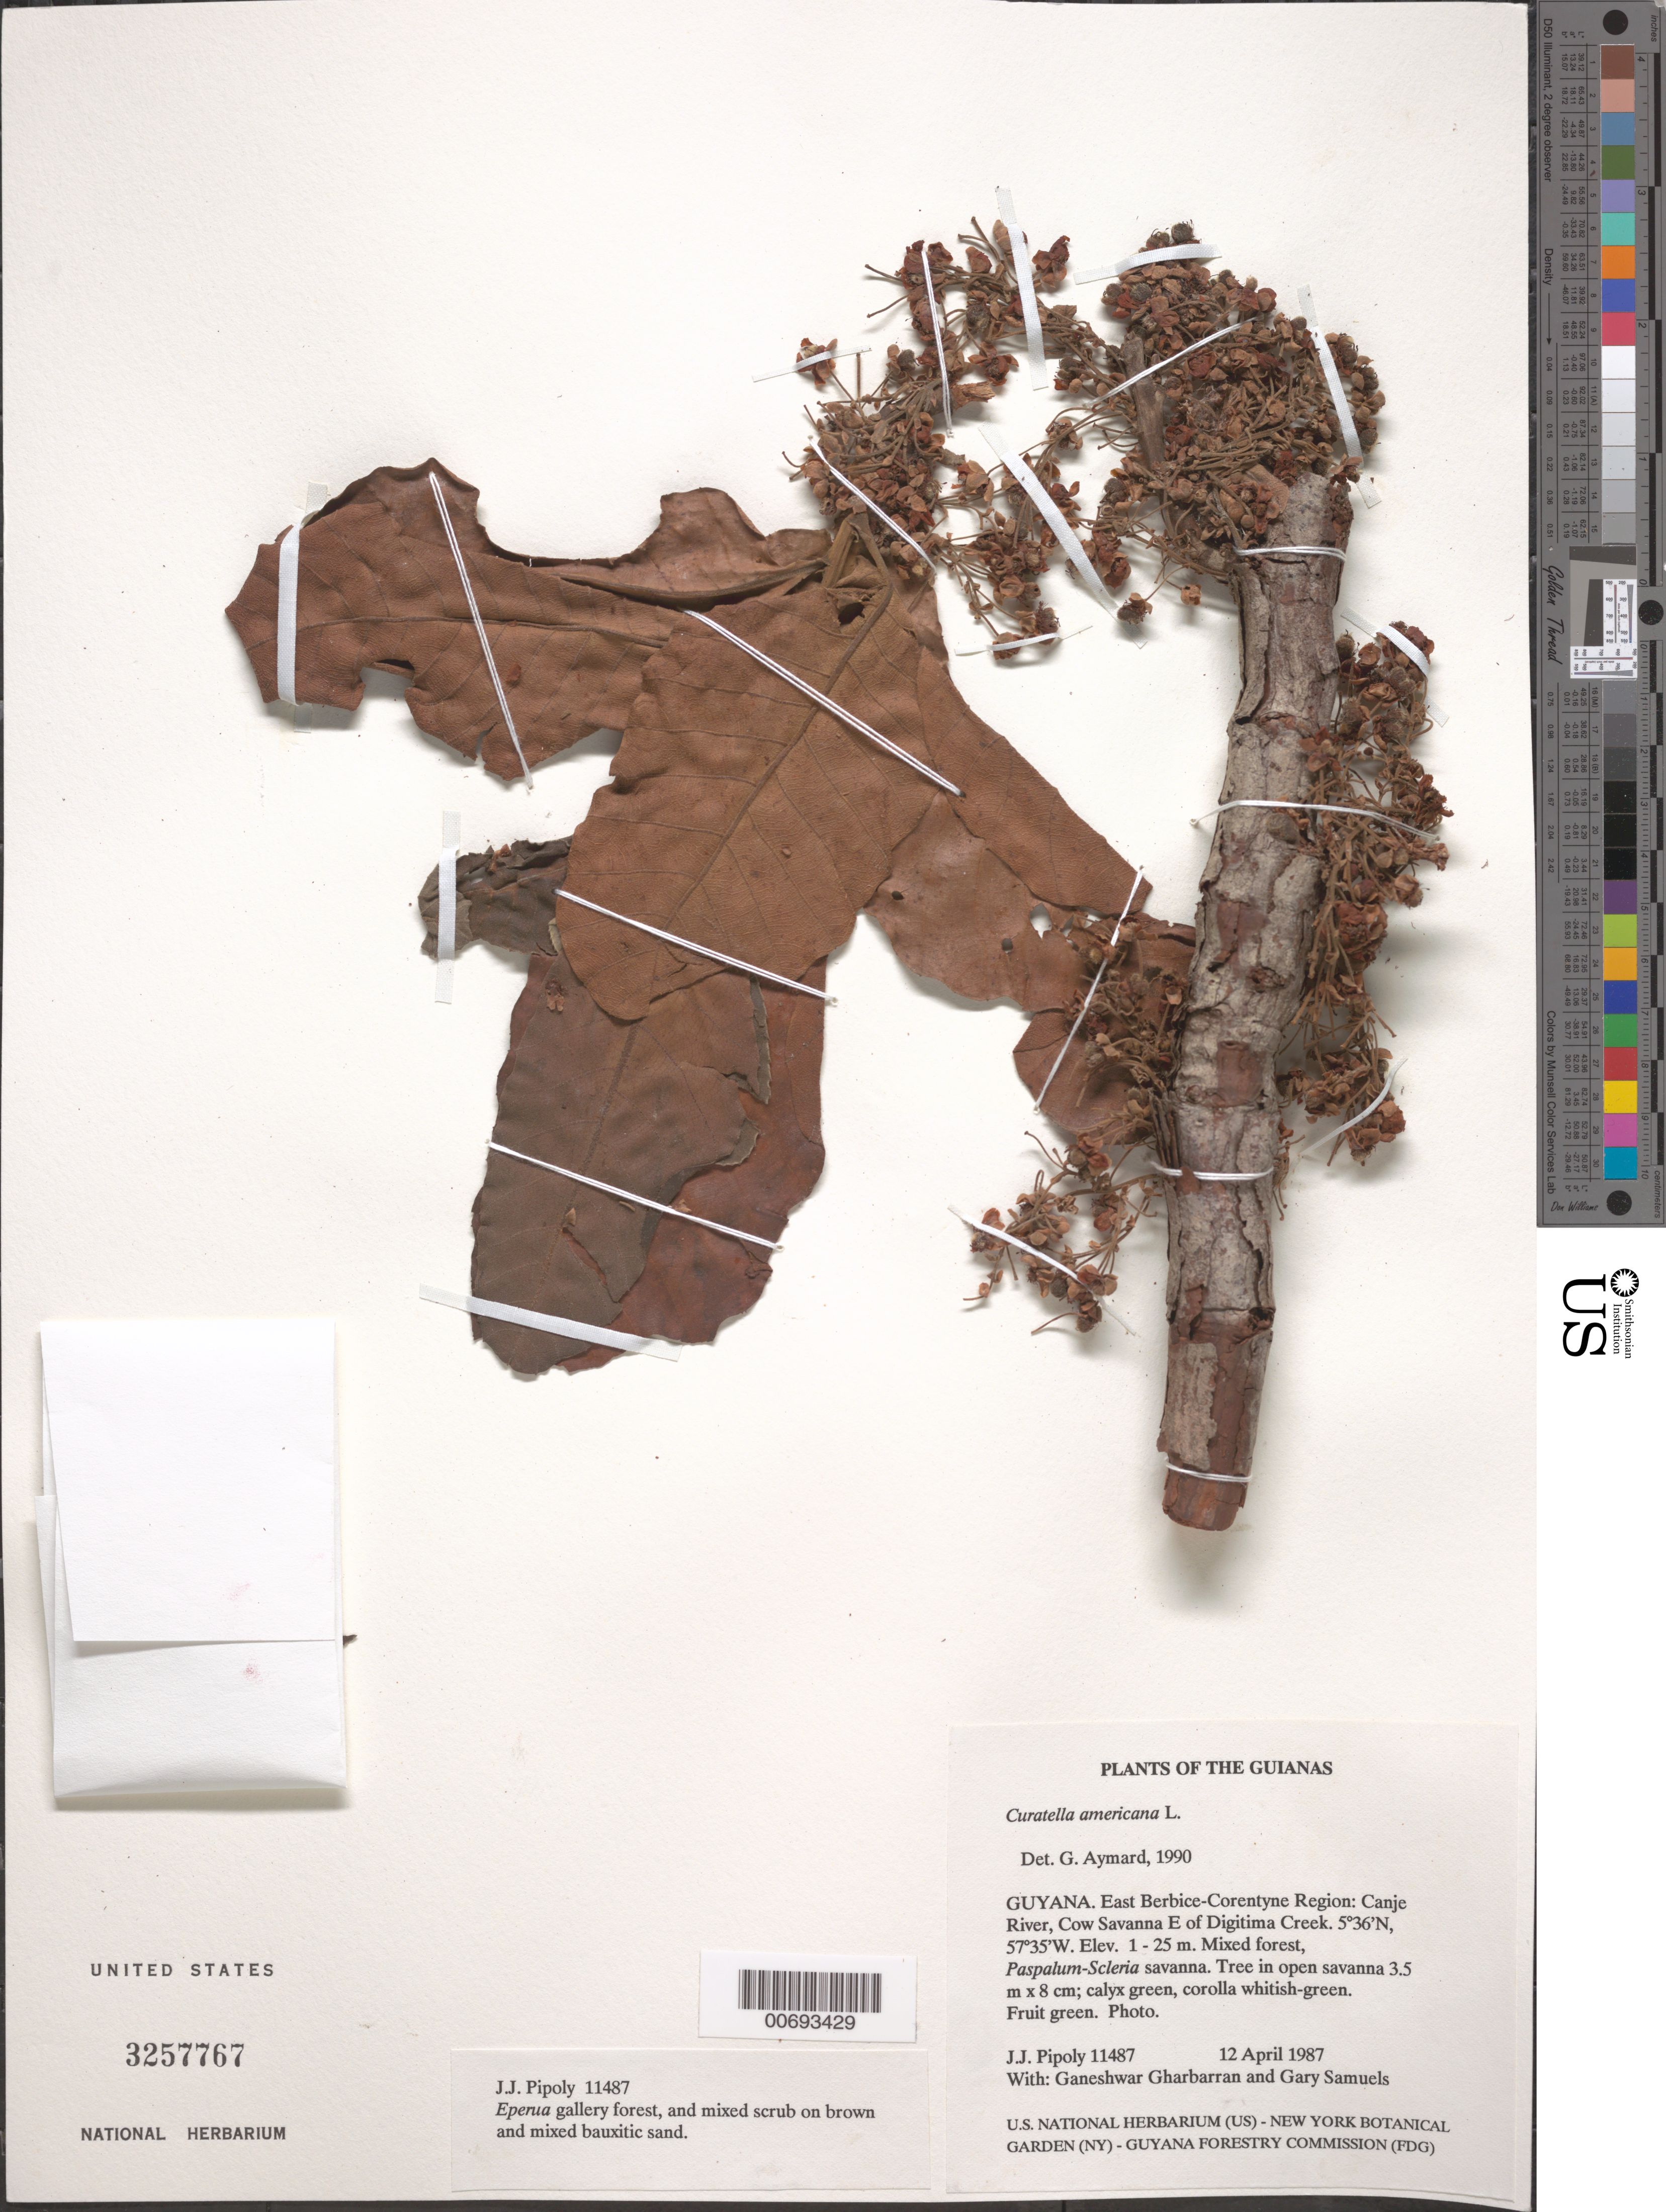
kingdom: Plantae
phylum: Tracheophyta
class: Magnoliopsida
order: Dilleniales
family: Dilleniaceae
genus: Curatella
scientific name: Curatella americana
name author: L.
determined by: Aymard C., G. A., (PORT), Univ. Nac. Exp. de los Llanos Ezequiel Zamora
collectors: J. J. Pipoly, G. Gharbarran & G. Samuels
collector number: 11487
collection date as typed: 12 April 1987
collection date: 1987-04-12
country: Guyana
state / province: E. Berbice-Corentyne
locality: Canje River, Cow Savanna E of Digitima Creek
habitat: Mixed forest, Paspalum-Scleria savanna, Eperua gallery forest and mixed scrub on brown and mixed bauxitic sand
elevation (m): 1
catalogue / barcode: US 3257767